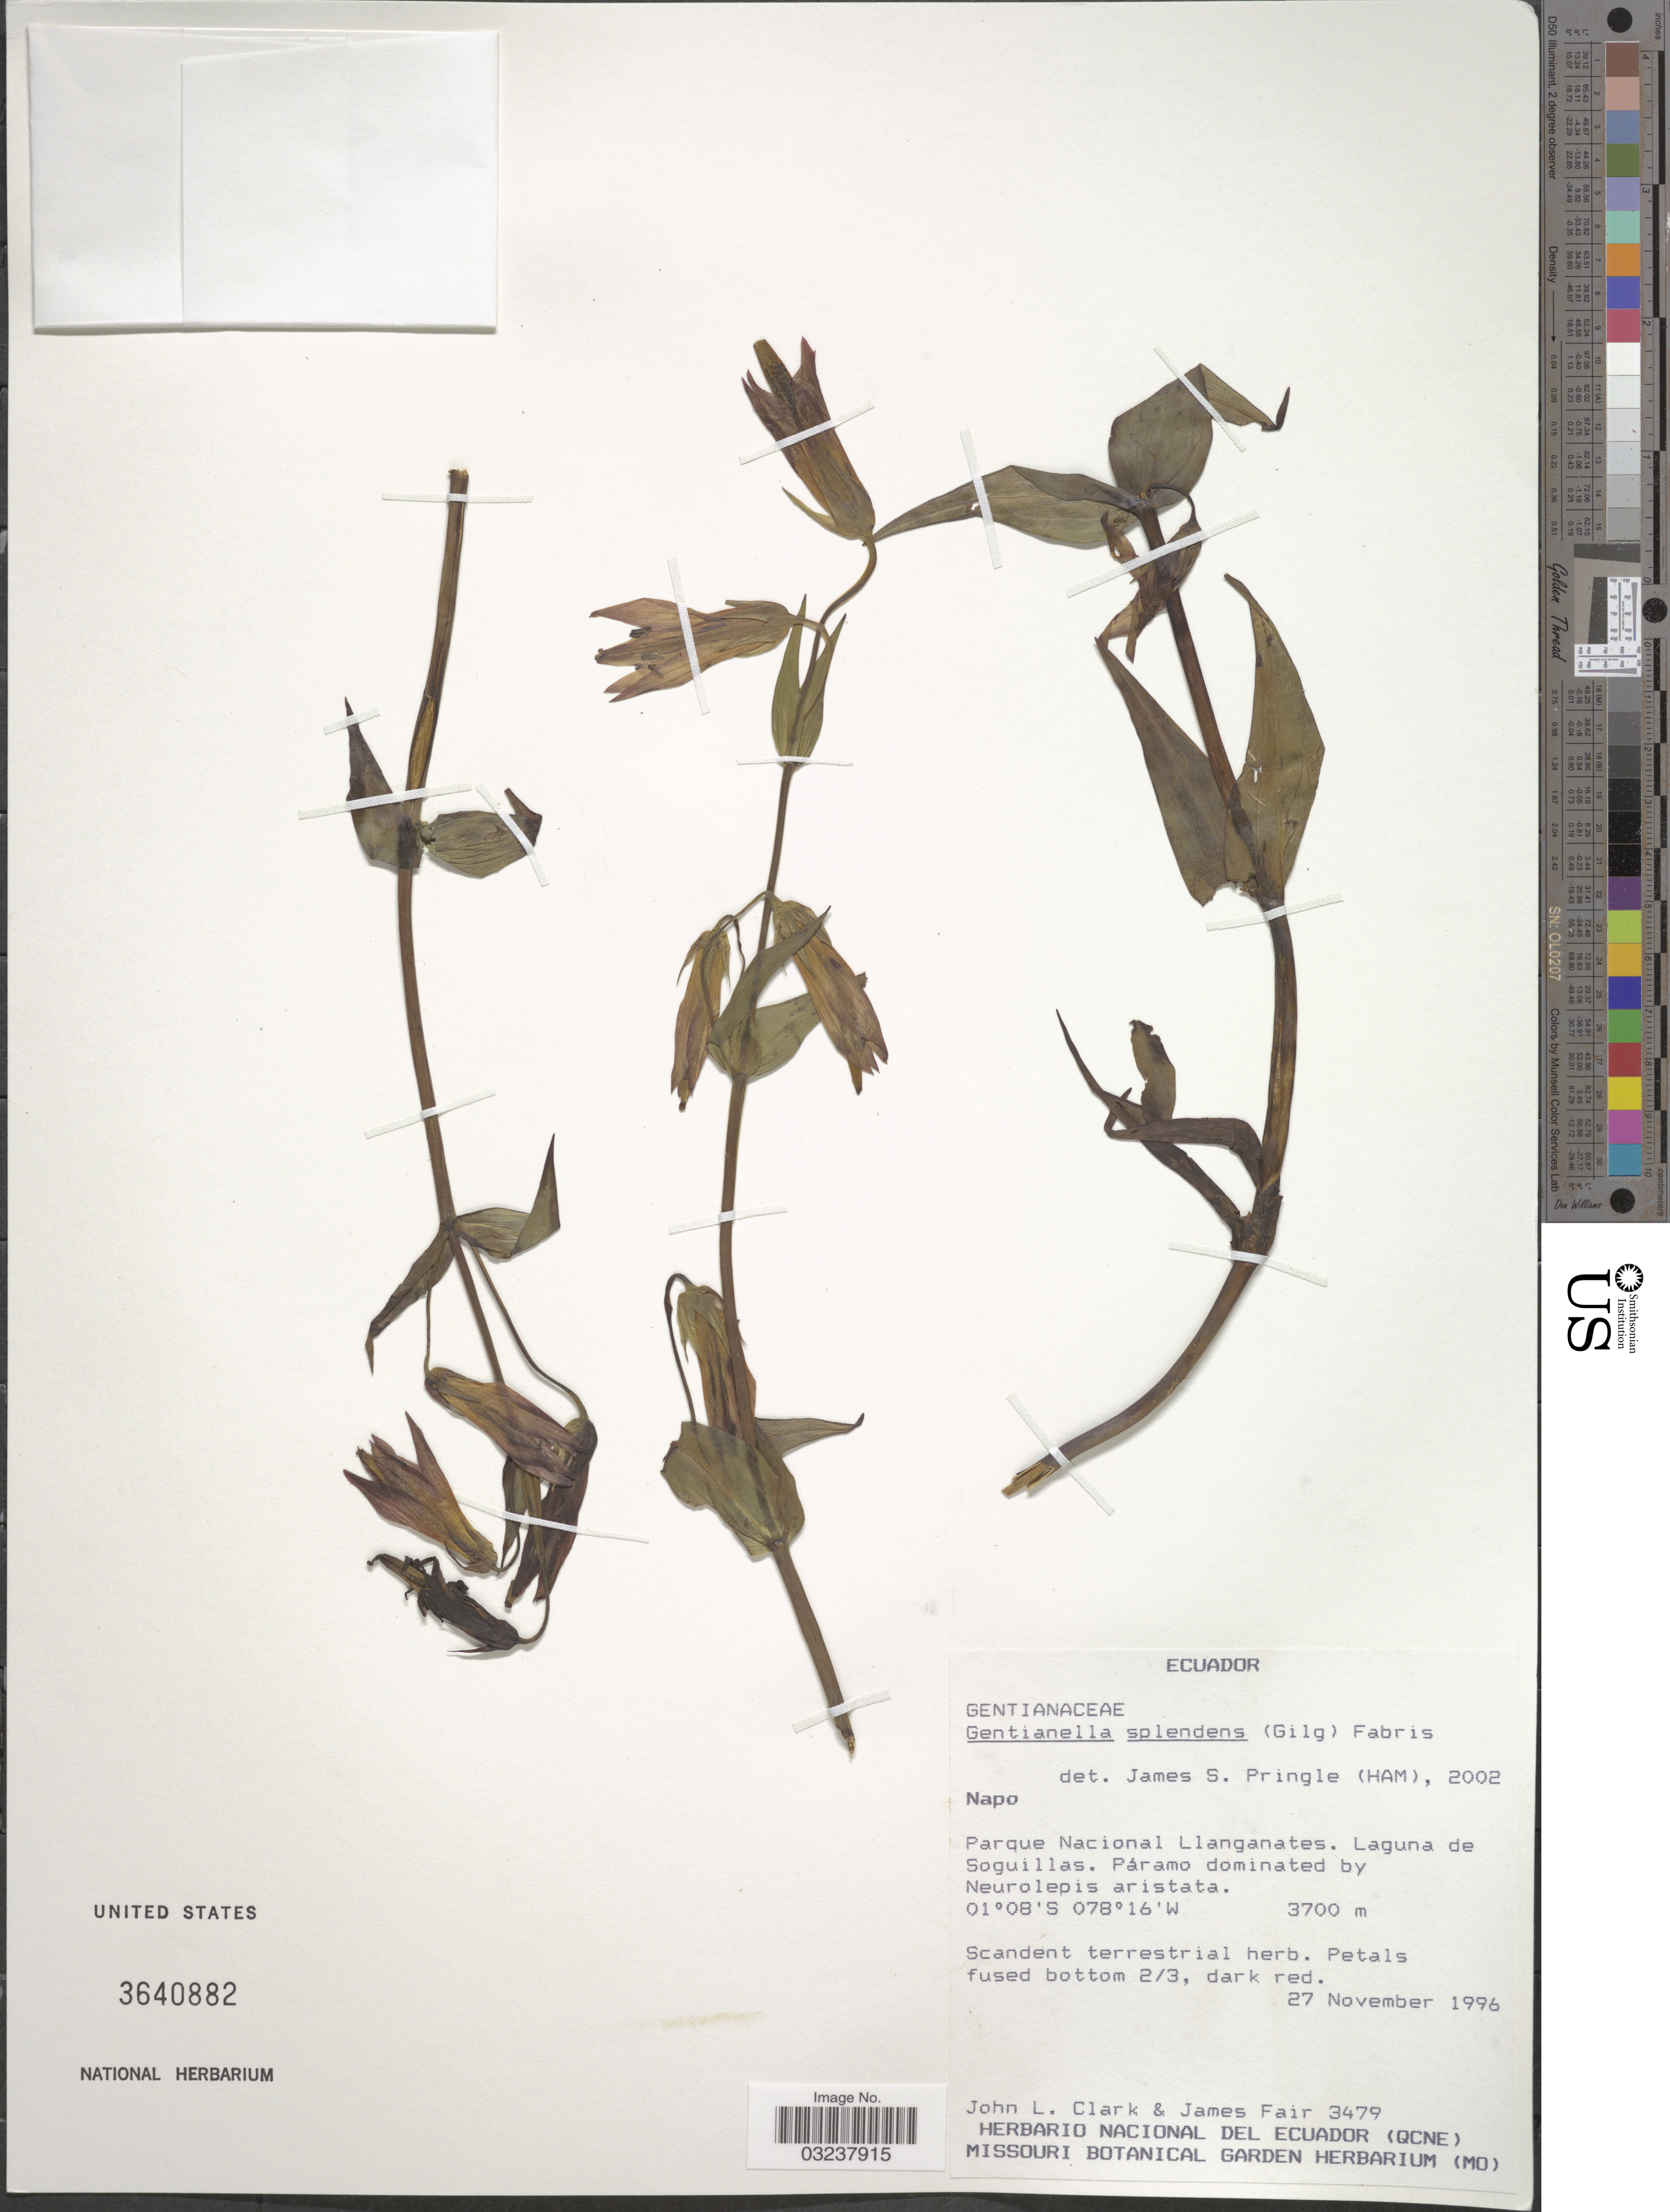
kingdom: Plantae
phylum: Tracheophyta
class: Magnoliopsida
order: Gentianales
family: Gentianaceae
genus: Gentianella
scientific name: Gentianella splendens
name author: (Gilg) Fabris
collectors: J. L. Clark & J. Fair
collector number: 3479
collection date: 1996-11-27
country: Ecuador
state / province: Napo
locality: Parque Nacional Llanganates. Laguna de Soquillas.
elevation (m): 3700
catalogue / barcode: US 3640882